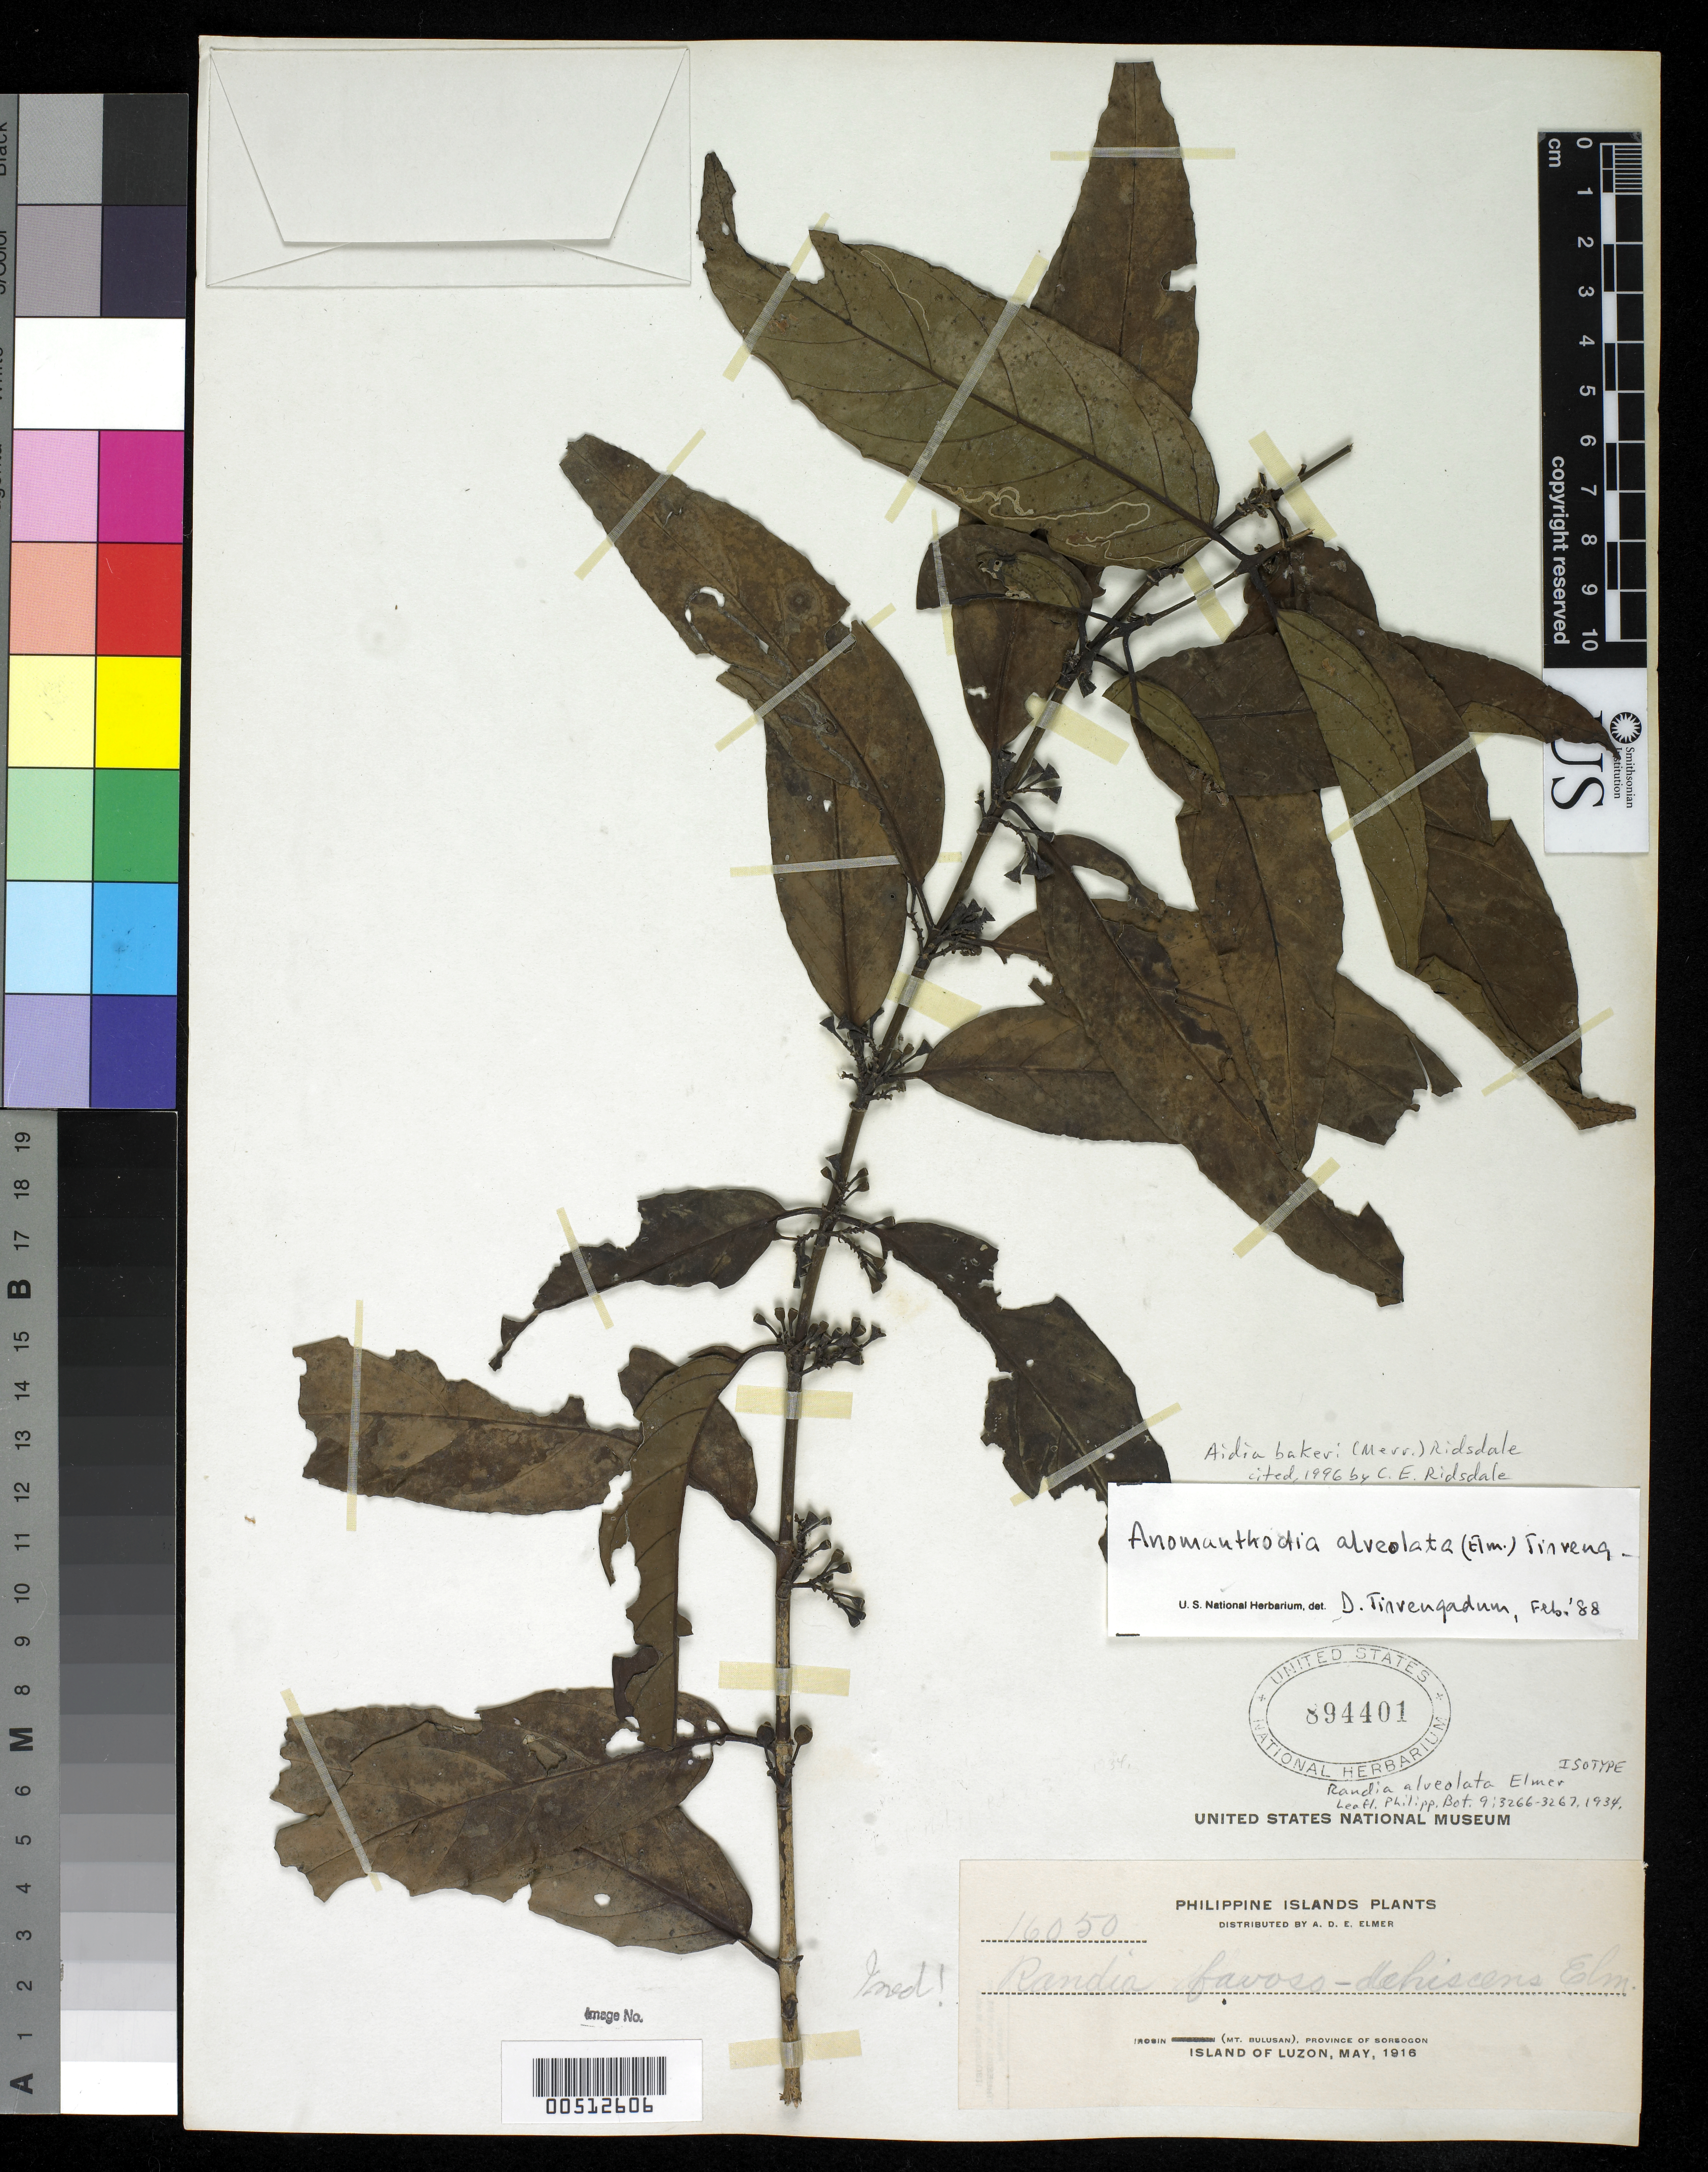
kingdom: Plantae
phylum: Tracheophyta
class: Magnoliopsida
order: Gentianales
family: Rubiaceae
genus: Randia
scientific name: Randia alveolata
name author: Elmer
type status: Isotype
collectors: A. D. E. Elmer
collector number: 16050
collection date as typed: May 1916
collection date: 1916-05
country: Philippines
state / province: Bicol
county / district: Sorsogon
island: Luzon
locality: Irosin (Mt. Bulusan), Province of Sorsogon, Island of Luzon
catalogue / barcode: US 894401